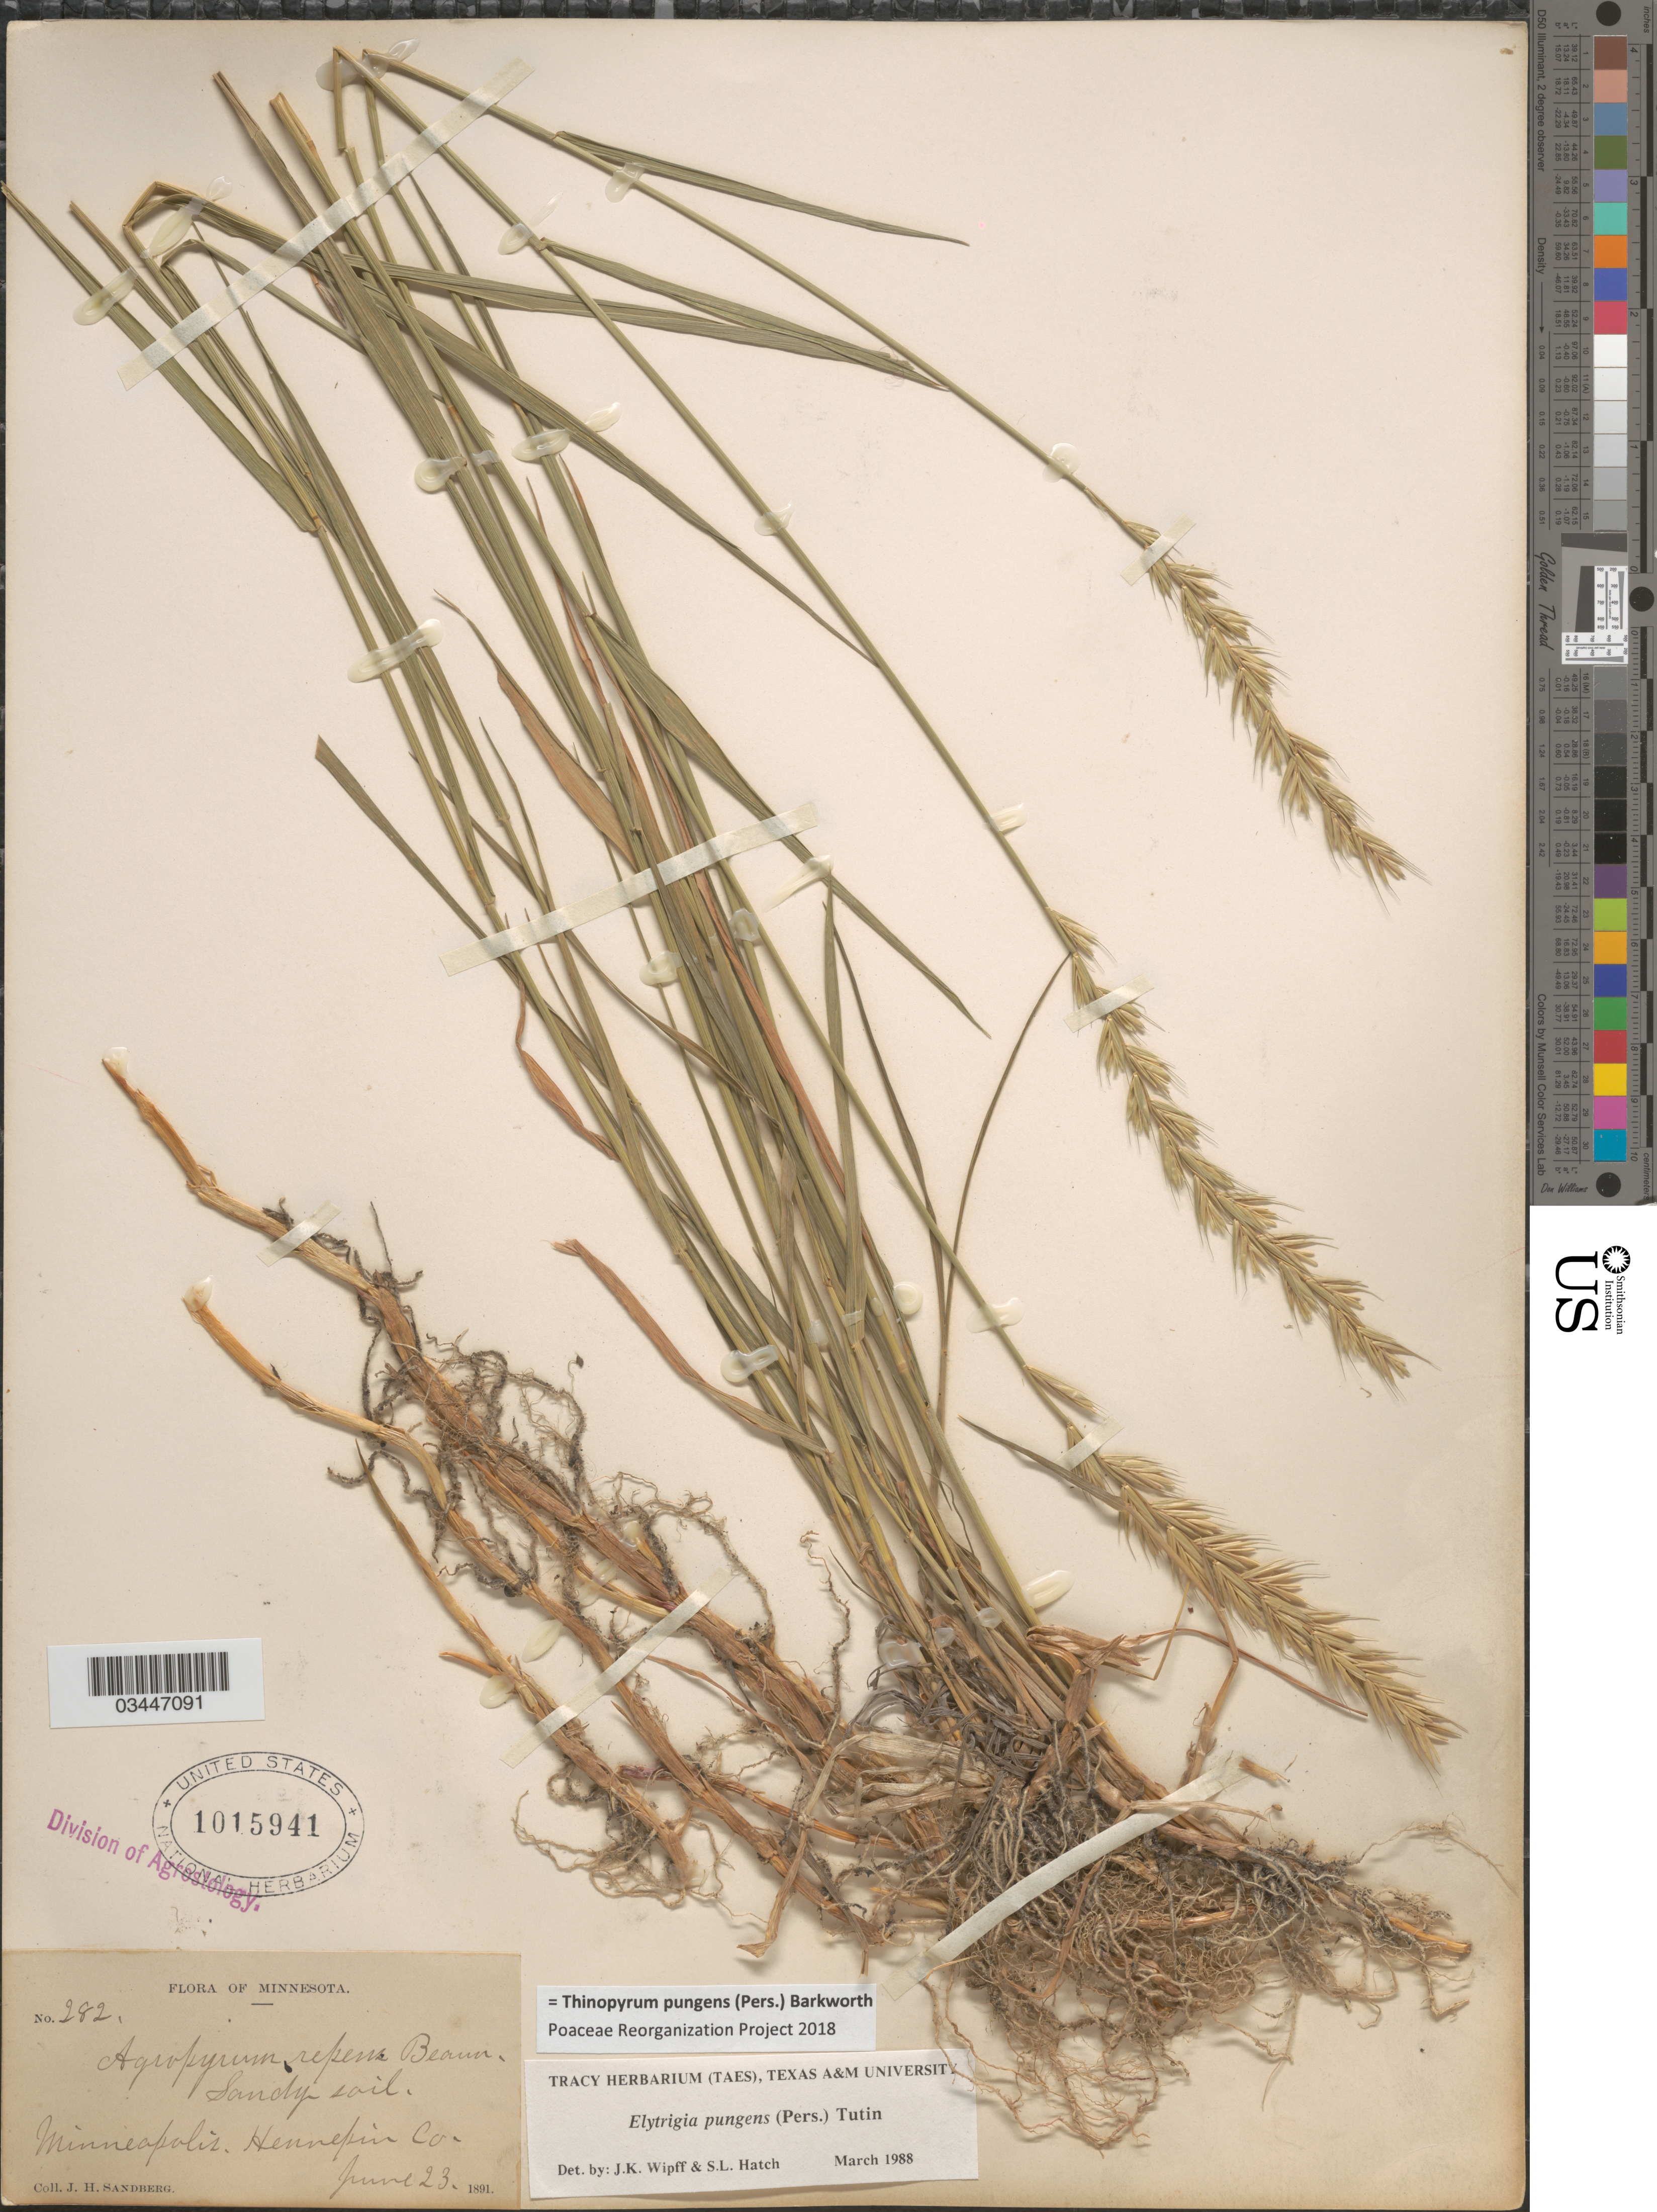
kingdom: Plantae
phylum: Tracheophyta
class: Liliopsida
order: Poales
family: Poaceae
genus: Thinopyrum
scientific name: Thinopyrum pungens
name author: (Pers.) Barkworth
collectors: J. H. Sandberg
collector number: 282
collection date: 1891-06-23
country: United States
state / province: Minnesota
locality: Sandy soil. Minneapolis. Hennepin Co.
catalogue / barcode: US 1015941